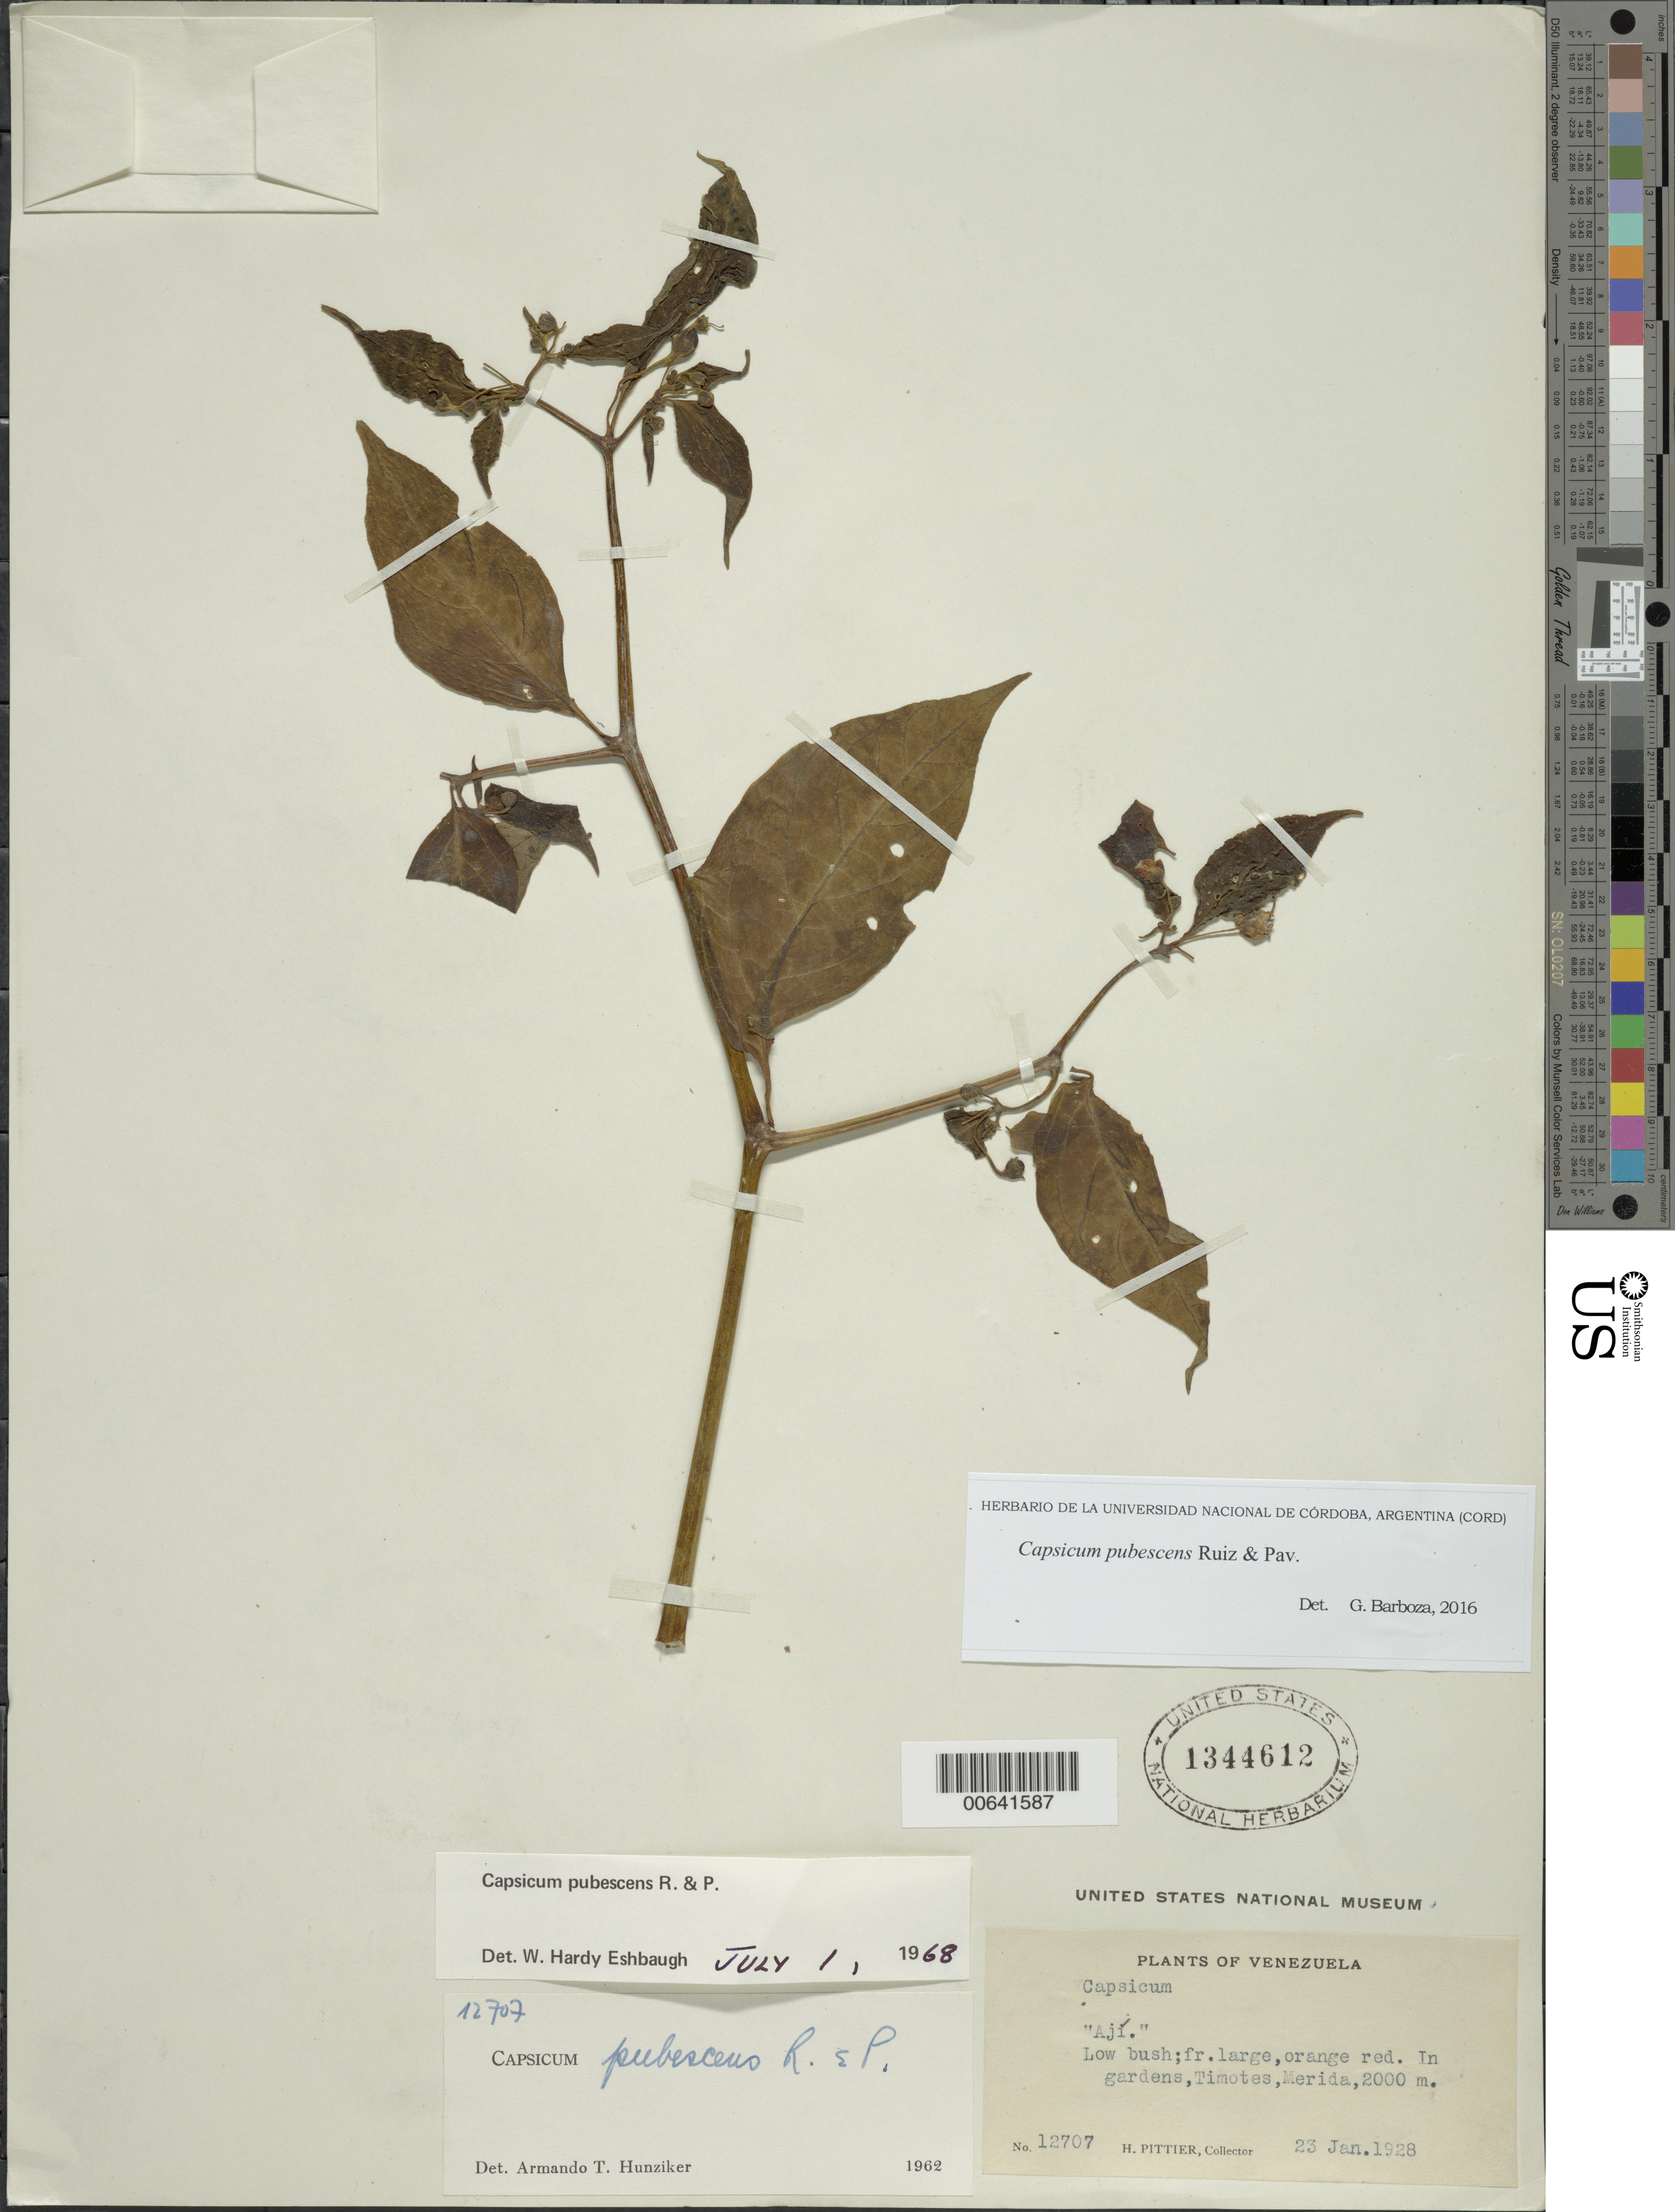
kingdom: Plantae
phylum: Tracheophyta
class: Magnoliopsida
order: Solanales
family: Solanaceae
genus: Capsicum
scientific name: Capsicum pubescens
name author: Ruiz & Pav.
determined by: Barboza, G. E., (CORD), Museo Botanico - Cordoba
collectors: H. F. Pittier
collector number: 12707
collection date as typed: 23 Jan 1928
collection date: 1928-01-23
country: Venezuela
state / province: Mérida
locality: In gardens, Timotes.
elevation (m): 2000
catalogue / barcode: US 1344612